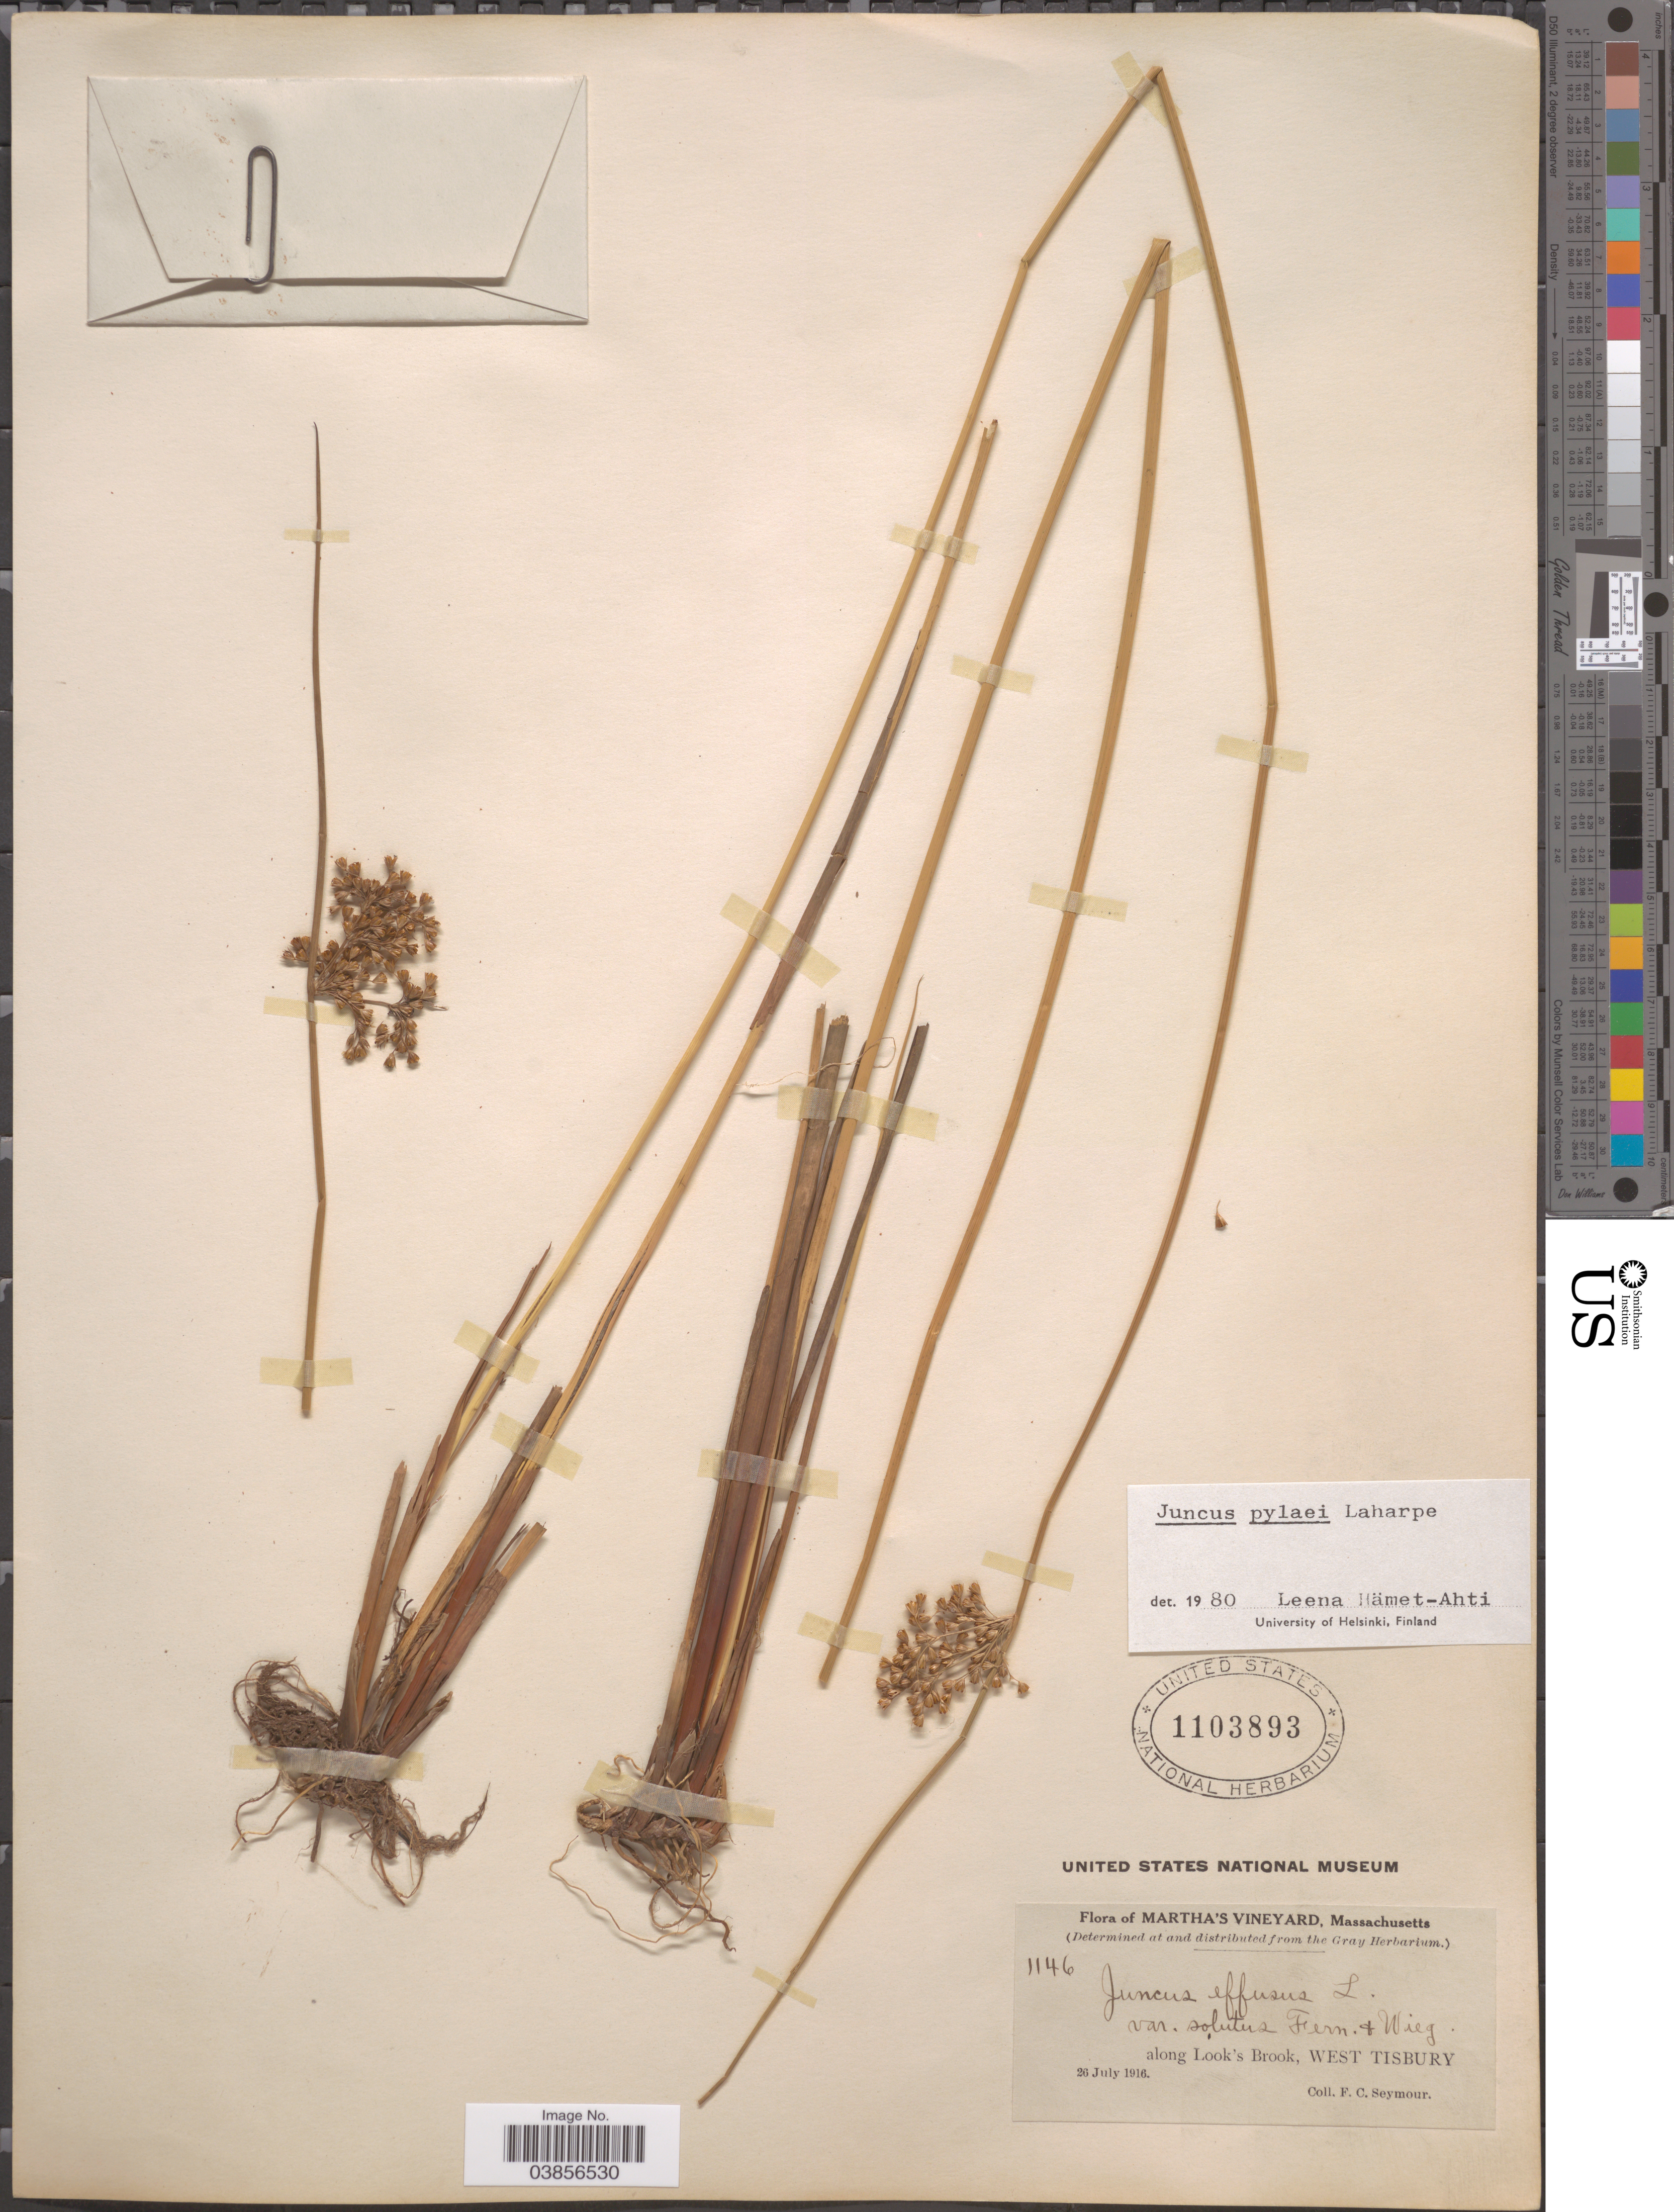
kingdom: Plantae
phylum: Tracheophyta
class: Liliopsida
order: Poales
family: Juncaceae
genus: Juncus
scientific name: Juncus pylaei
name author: Laharpe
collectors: F. C. Seymour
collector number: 1146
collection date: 1916-07-26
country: United States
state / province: Mississippi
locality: Martha's Vineyard. Along Look's Brook, West Tisbury.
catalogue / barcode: US 1103893